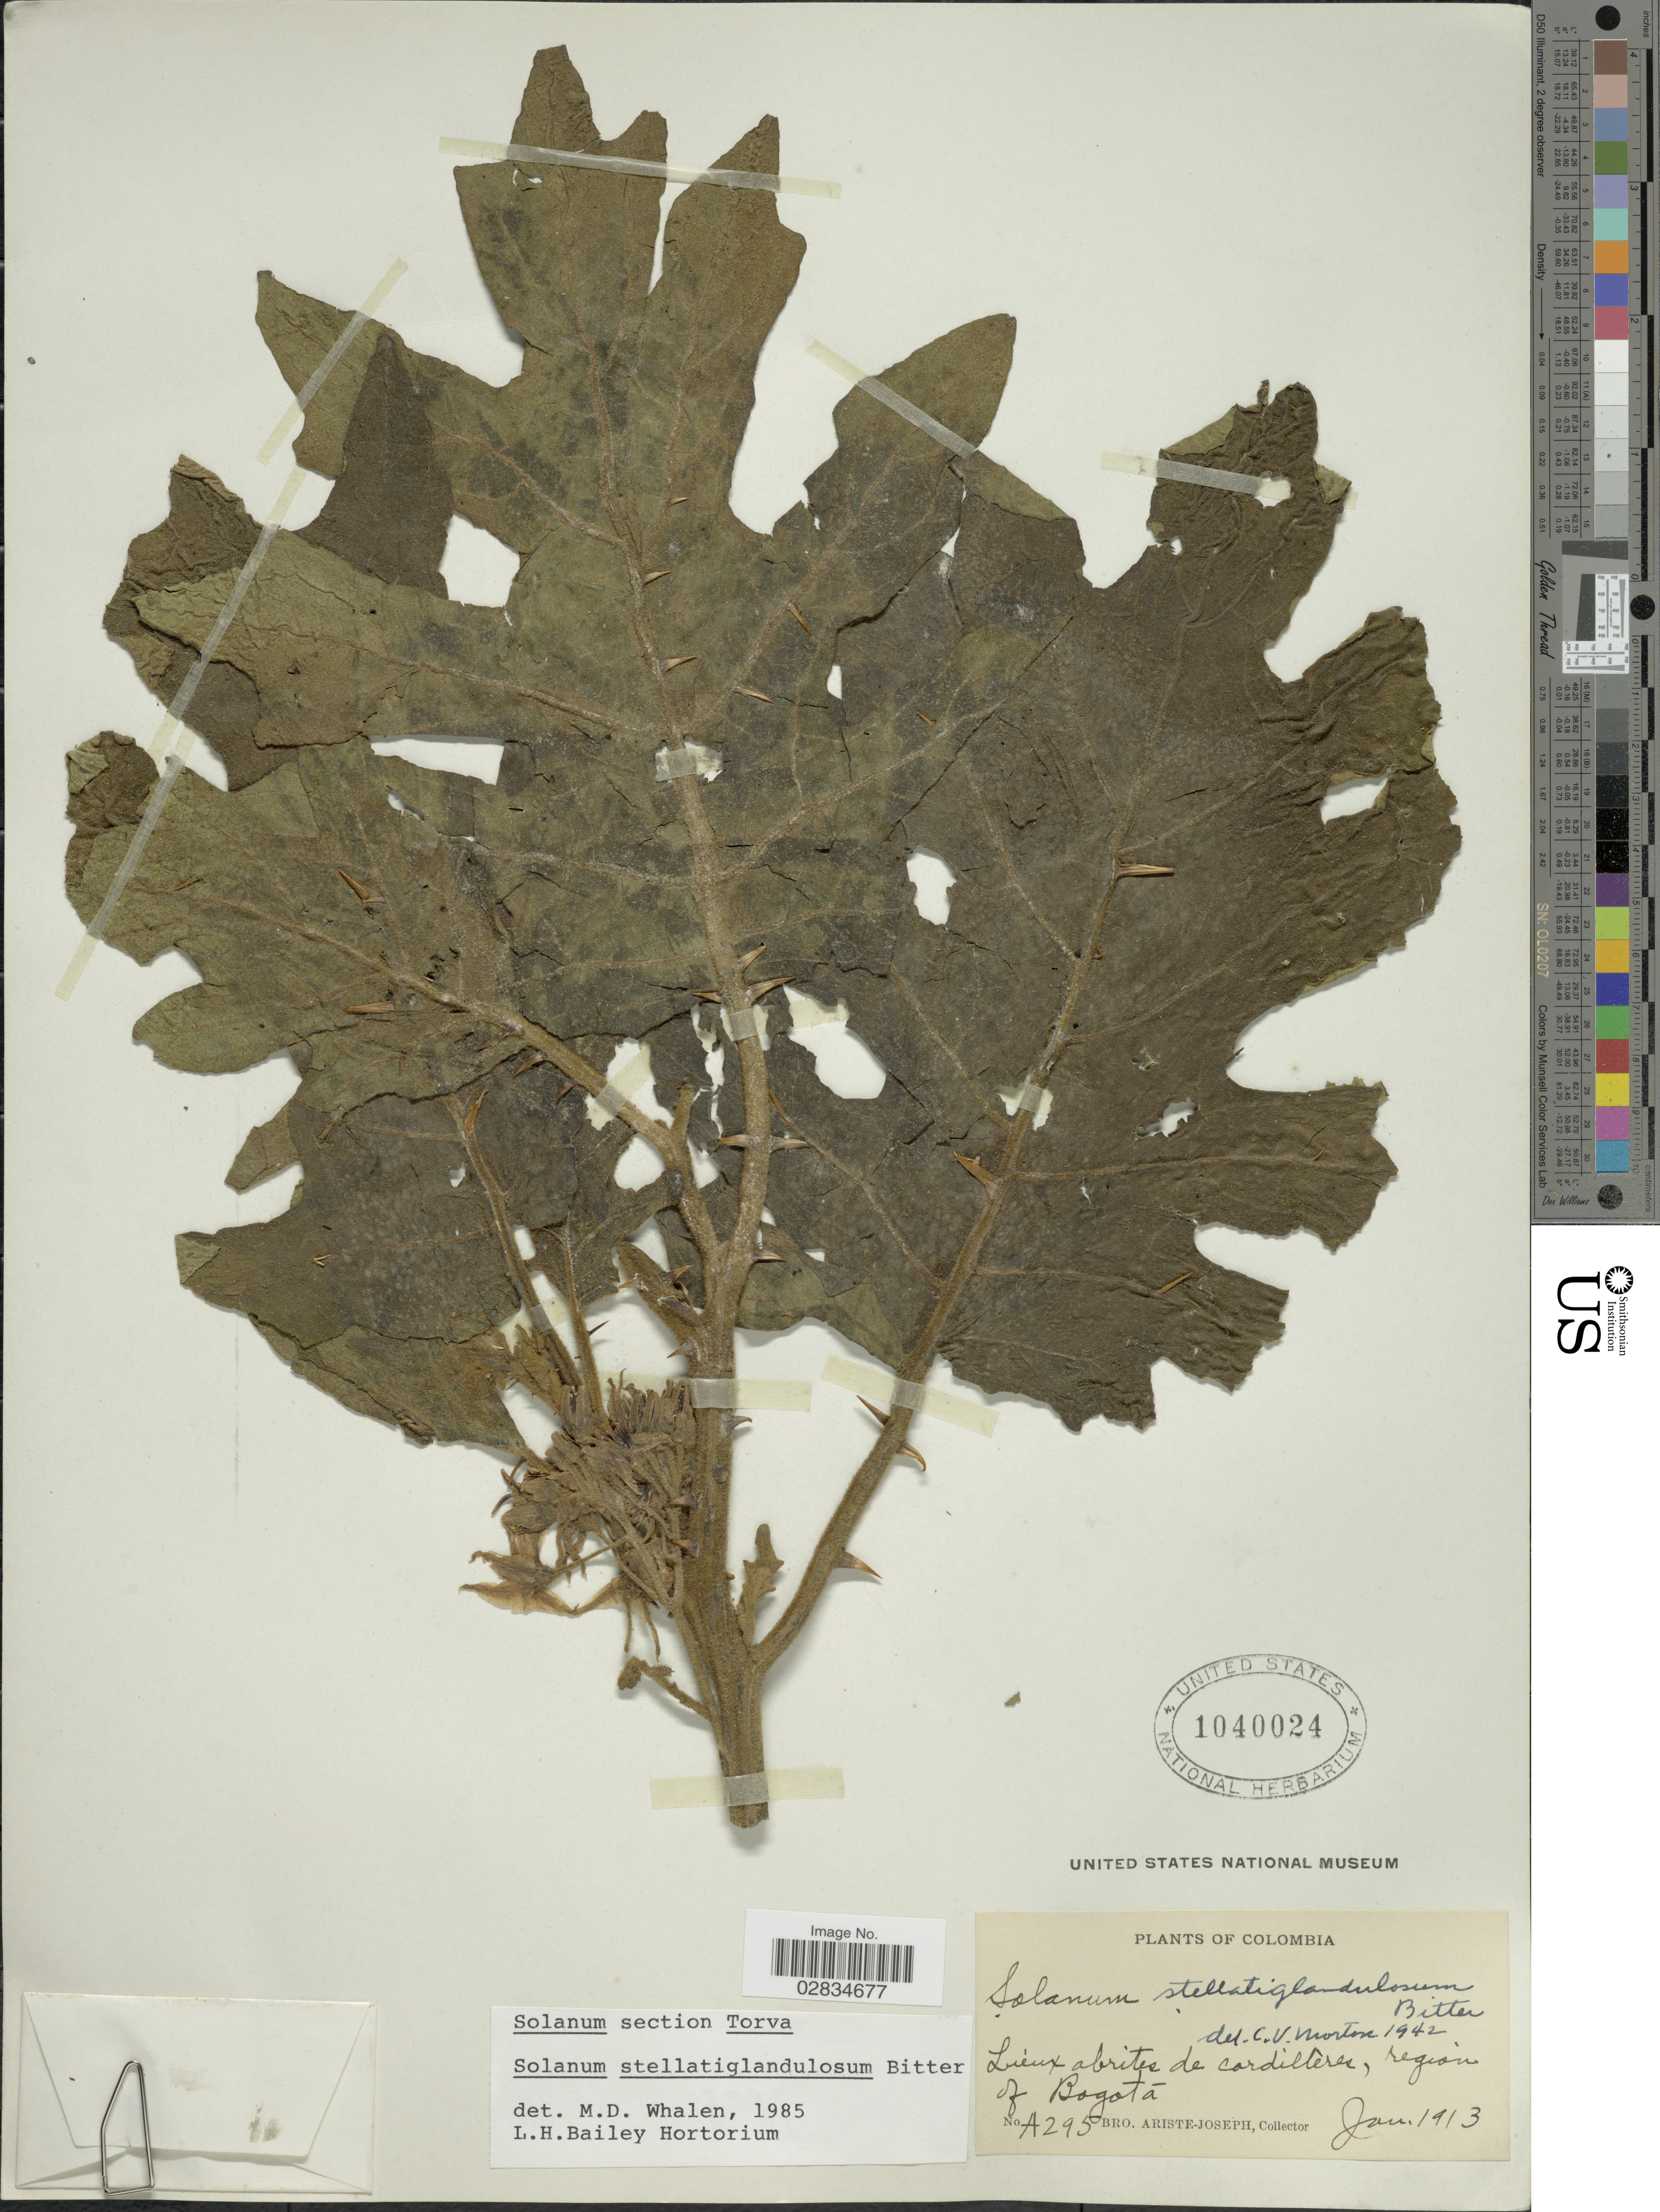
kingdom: Plantae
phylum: Tracheophyta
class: Magnoliopsida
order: Solanales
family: Solanaceae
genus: Solanum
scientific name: Solanum stellatiglandulosum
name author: Bitter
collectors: Bro. Ariste-Joseph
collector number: A295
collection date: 1913-01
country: Colombia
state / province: Bogota D.C.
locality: Lieux abrites de cordilleras, region of Bogotá.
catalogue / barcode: US 1040024